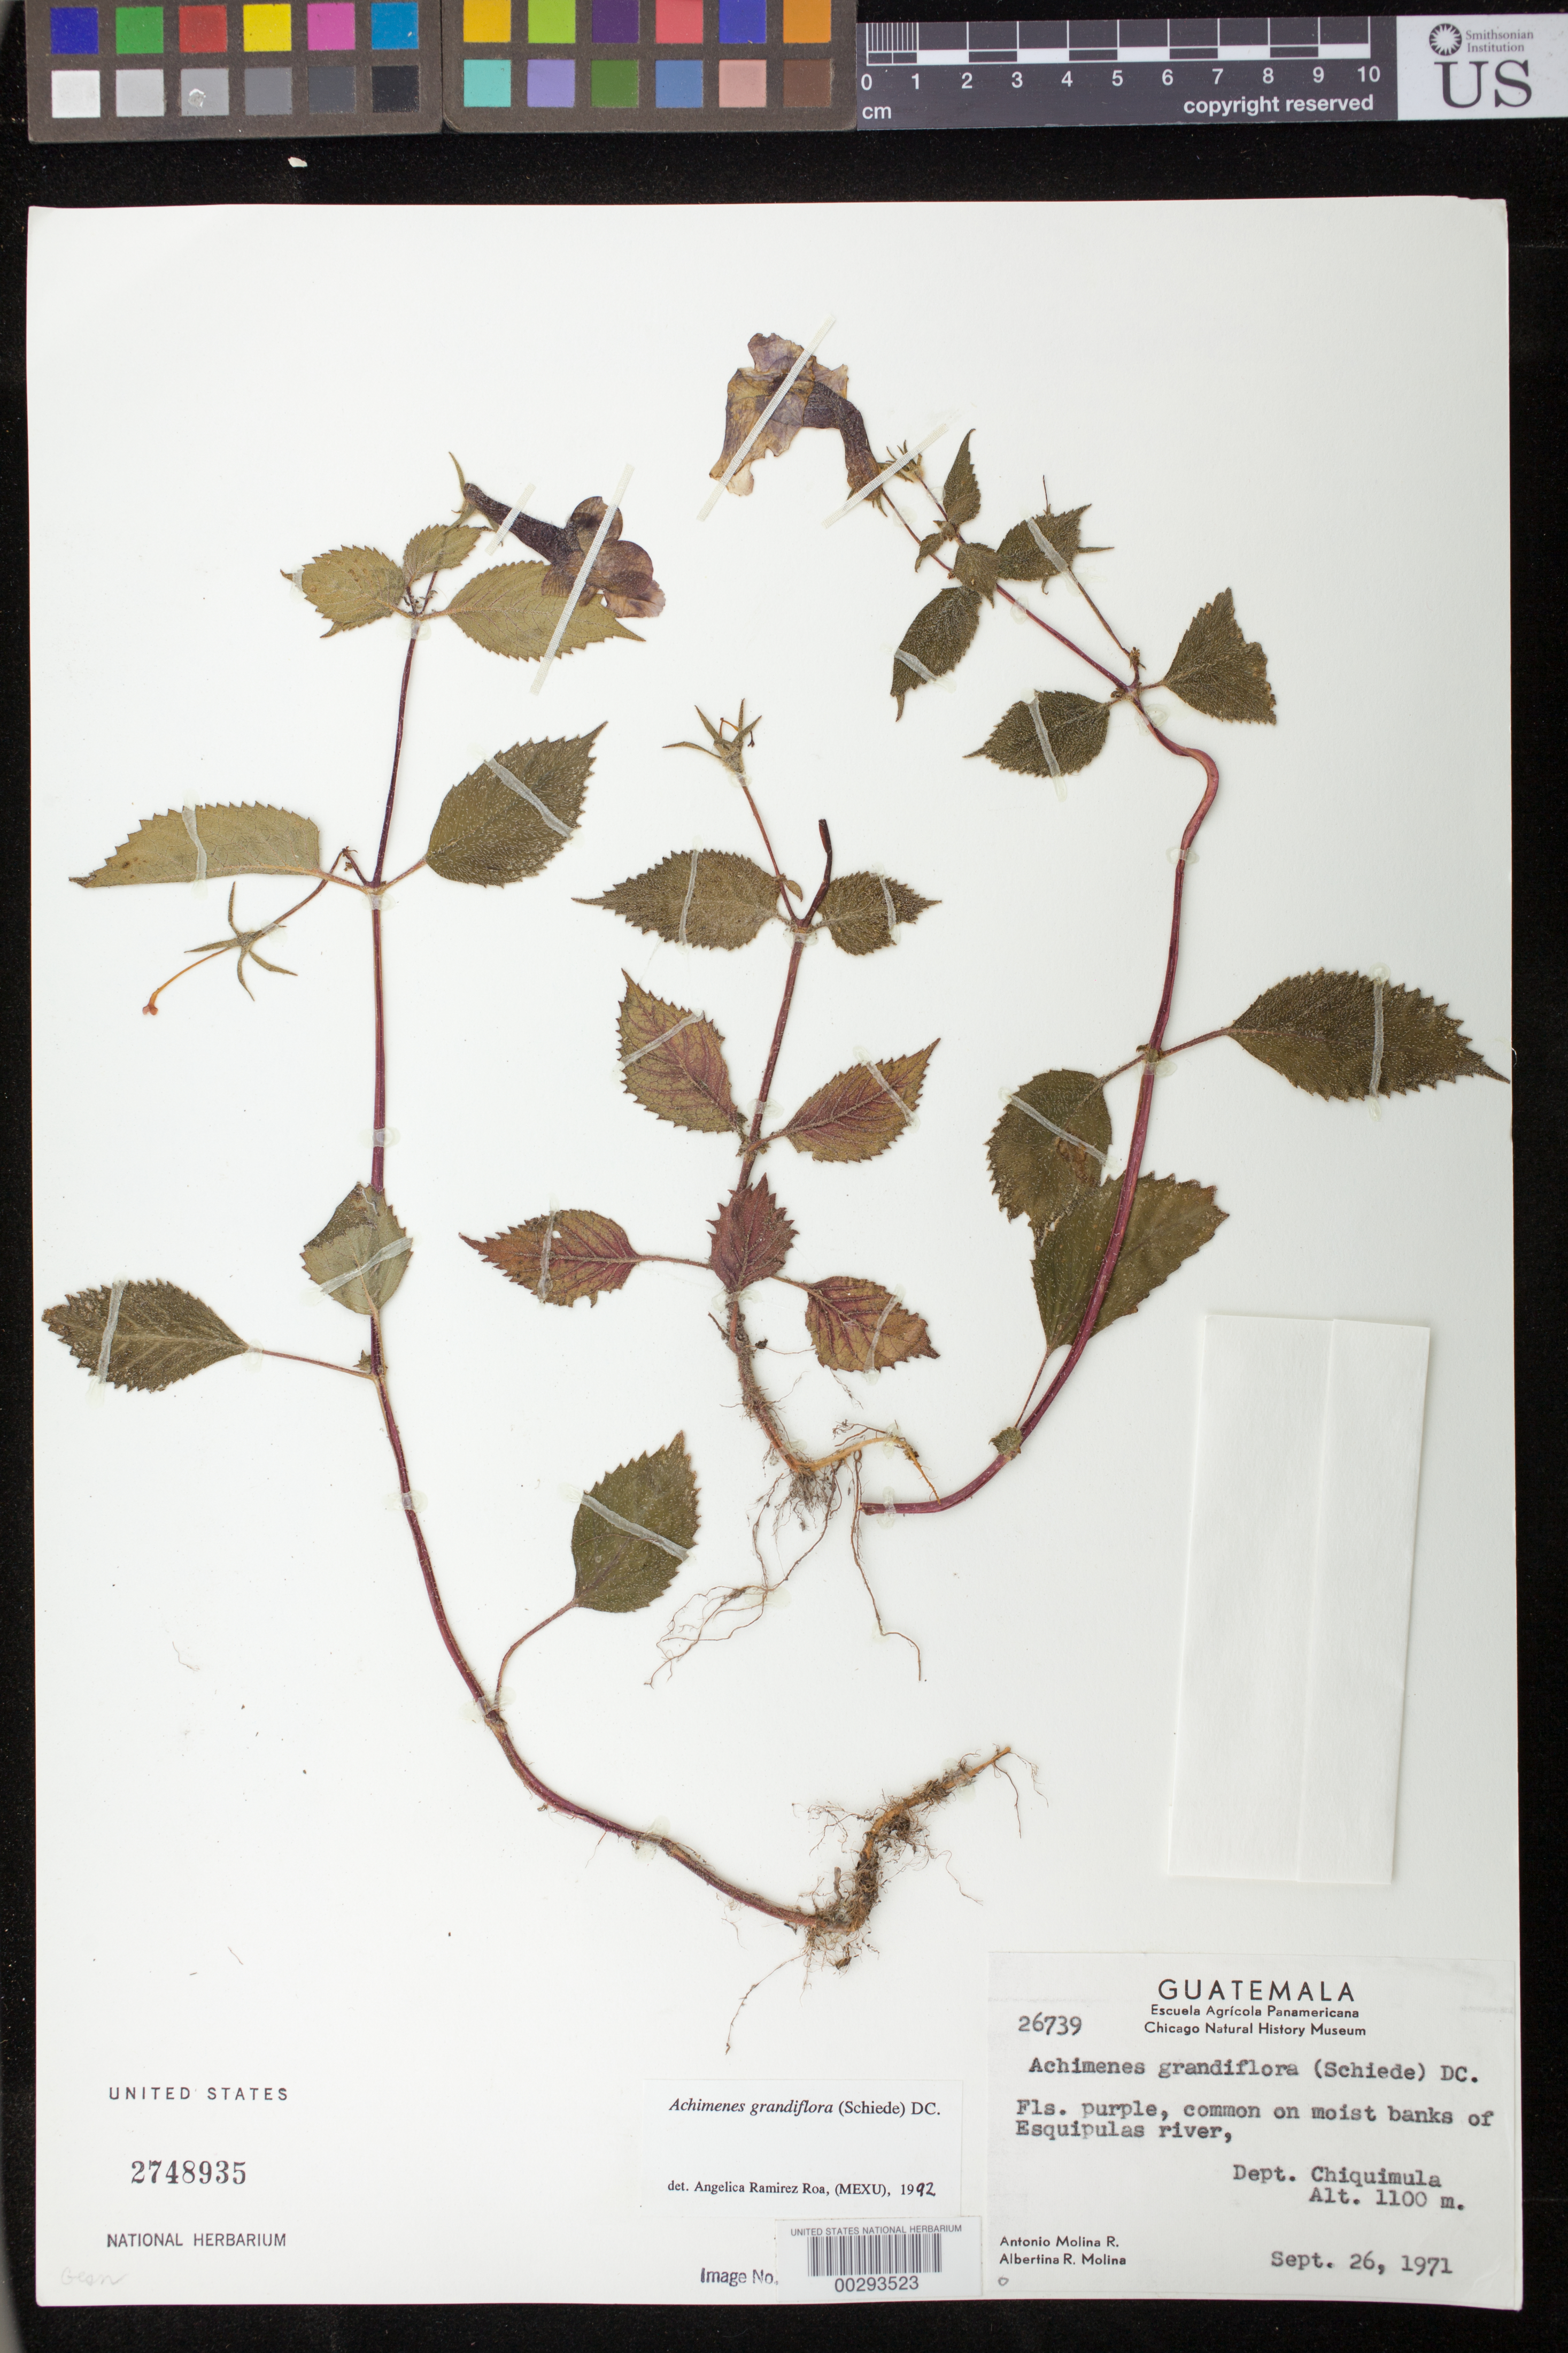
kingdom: Plantae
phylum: Tracheophyta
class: Magnoliopsida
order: Lamiales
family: Gesneriaceae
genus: Achimenes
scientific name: Achimenes grandiflora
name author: (Schiede) DC.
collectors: A. Molina R. & A. R. Molina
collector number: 26739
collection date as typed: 26 Sep 1971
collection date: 1971-09-26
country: Guatemala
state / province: Chiquimula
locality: Esquipulas River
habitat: Common on moist banks of river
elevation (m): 1100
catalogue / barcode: US 2748935